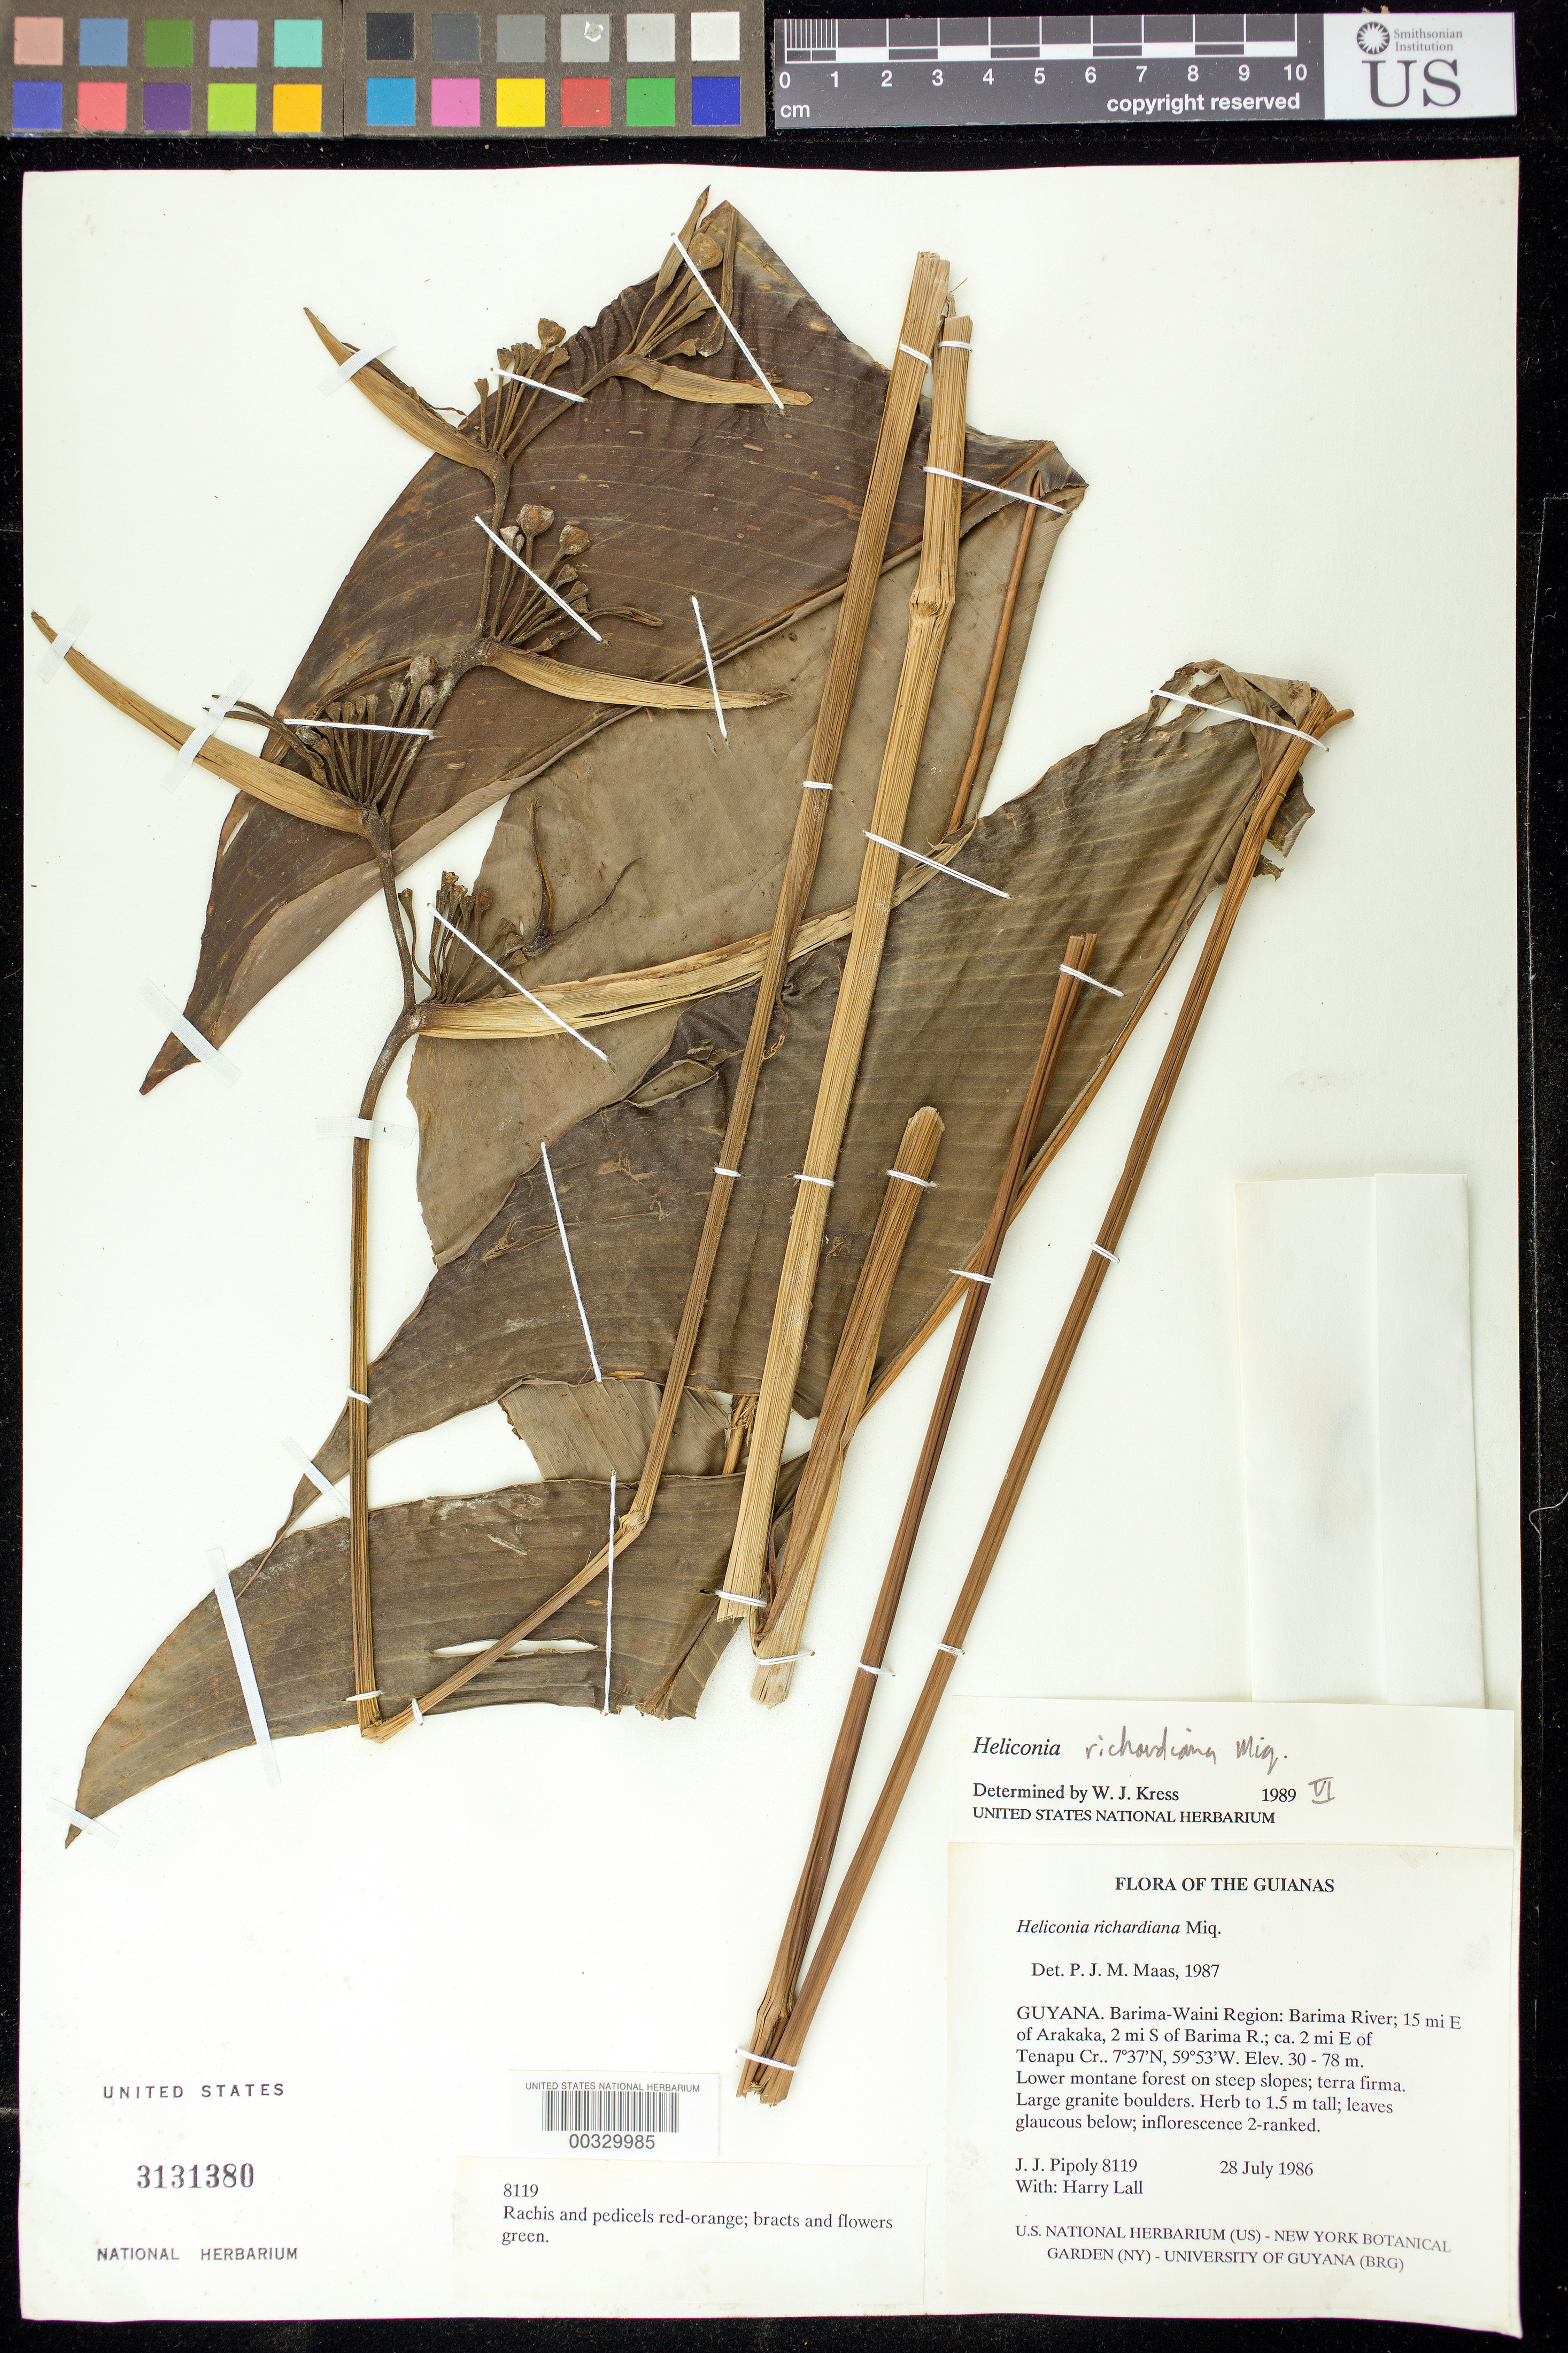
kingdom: Plantae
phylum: Tracheophyta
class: Liliopsida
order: Zingiberales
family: Heliconiaceae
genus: Heliconia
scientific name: Heliconia richardiana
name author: Miq.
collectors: J. J. Pipoly & H. Lall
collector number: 8119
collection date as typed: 28 Jul 1986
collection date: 1986-07-28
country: Guyana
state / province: Barima-Waini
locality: Barima river, 15 mi e of arakaka, 2 mi s of barima r, ca 2 mi e of tenapu cr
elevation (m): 30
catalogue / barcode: US 3131380